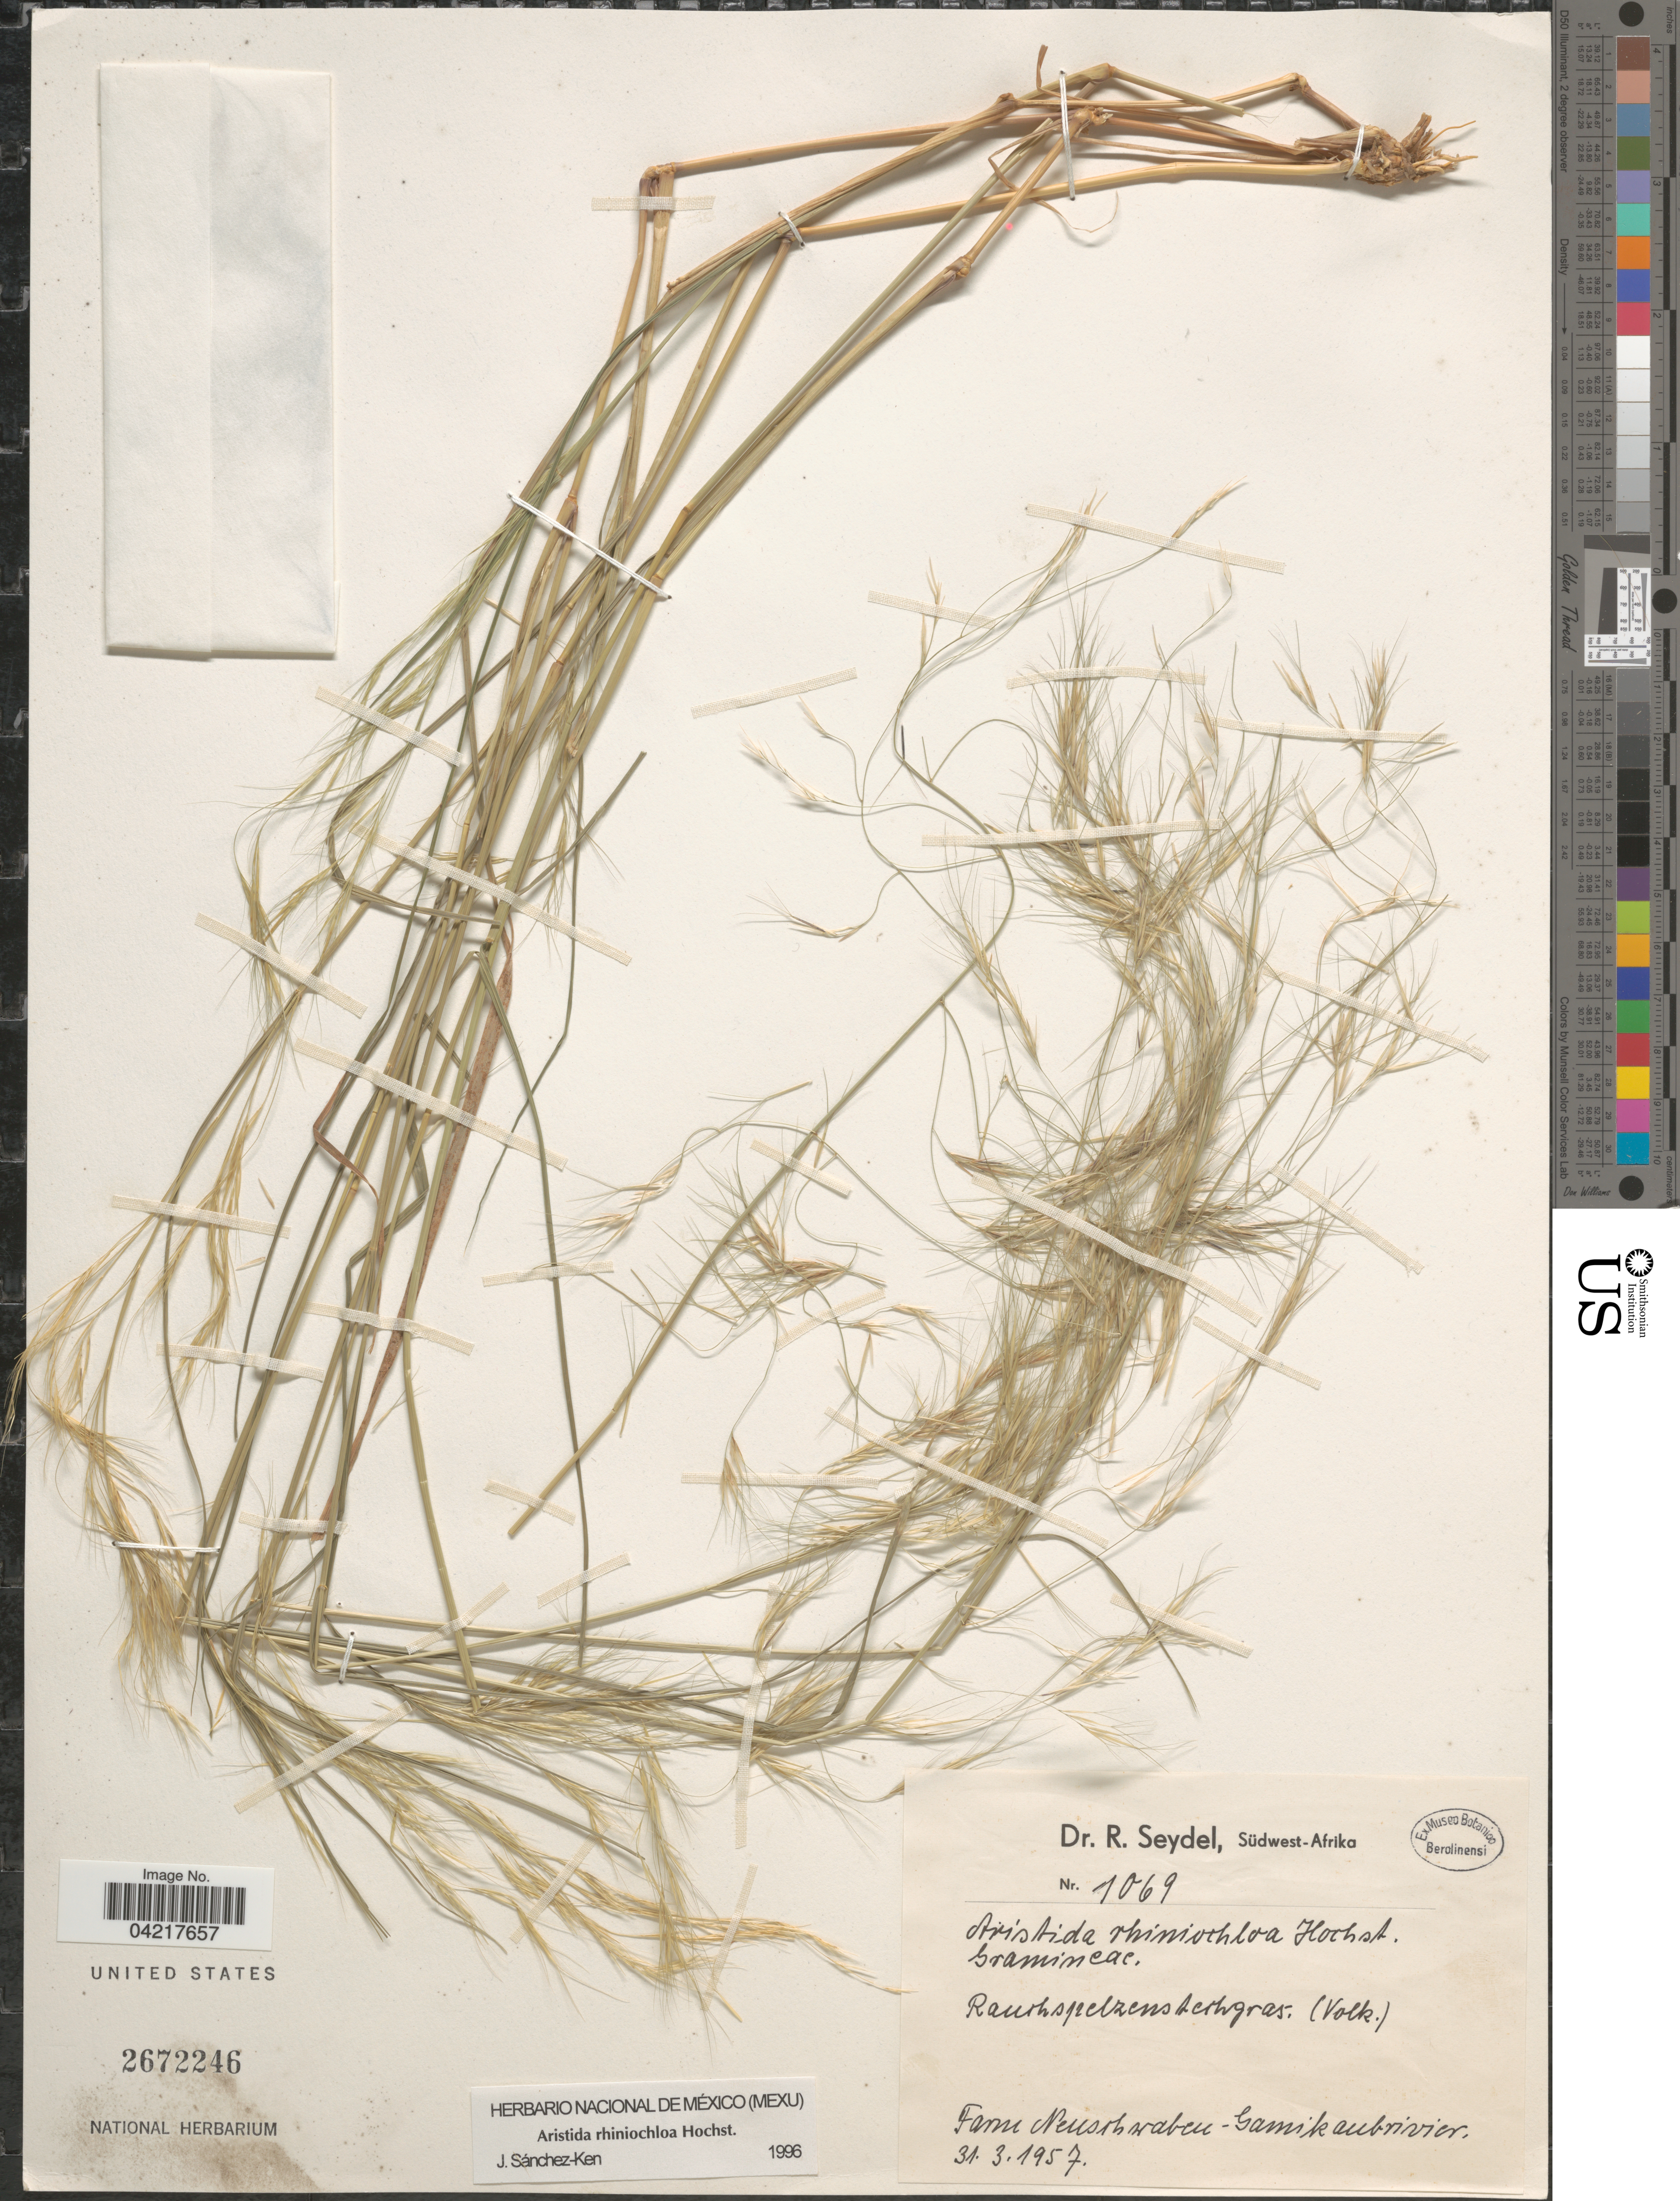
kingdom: Plantae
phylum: Tracheophyta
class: Liliopsida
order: Poales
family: Poaceae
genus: Aristida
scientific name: Aristida rhiniochloa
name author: Hochst.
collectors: R. Seydel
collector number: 1069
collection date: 1957-03-31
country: Namibia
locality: Südwest-Afrika. Farm Neuschwaben-Gamikaubrivier.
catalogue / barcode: US 2672246